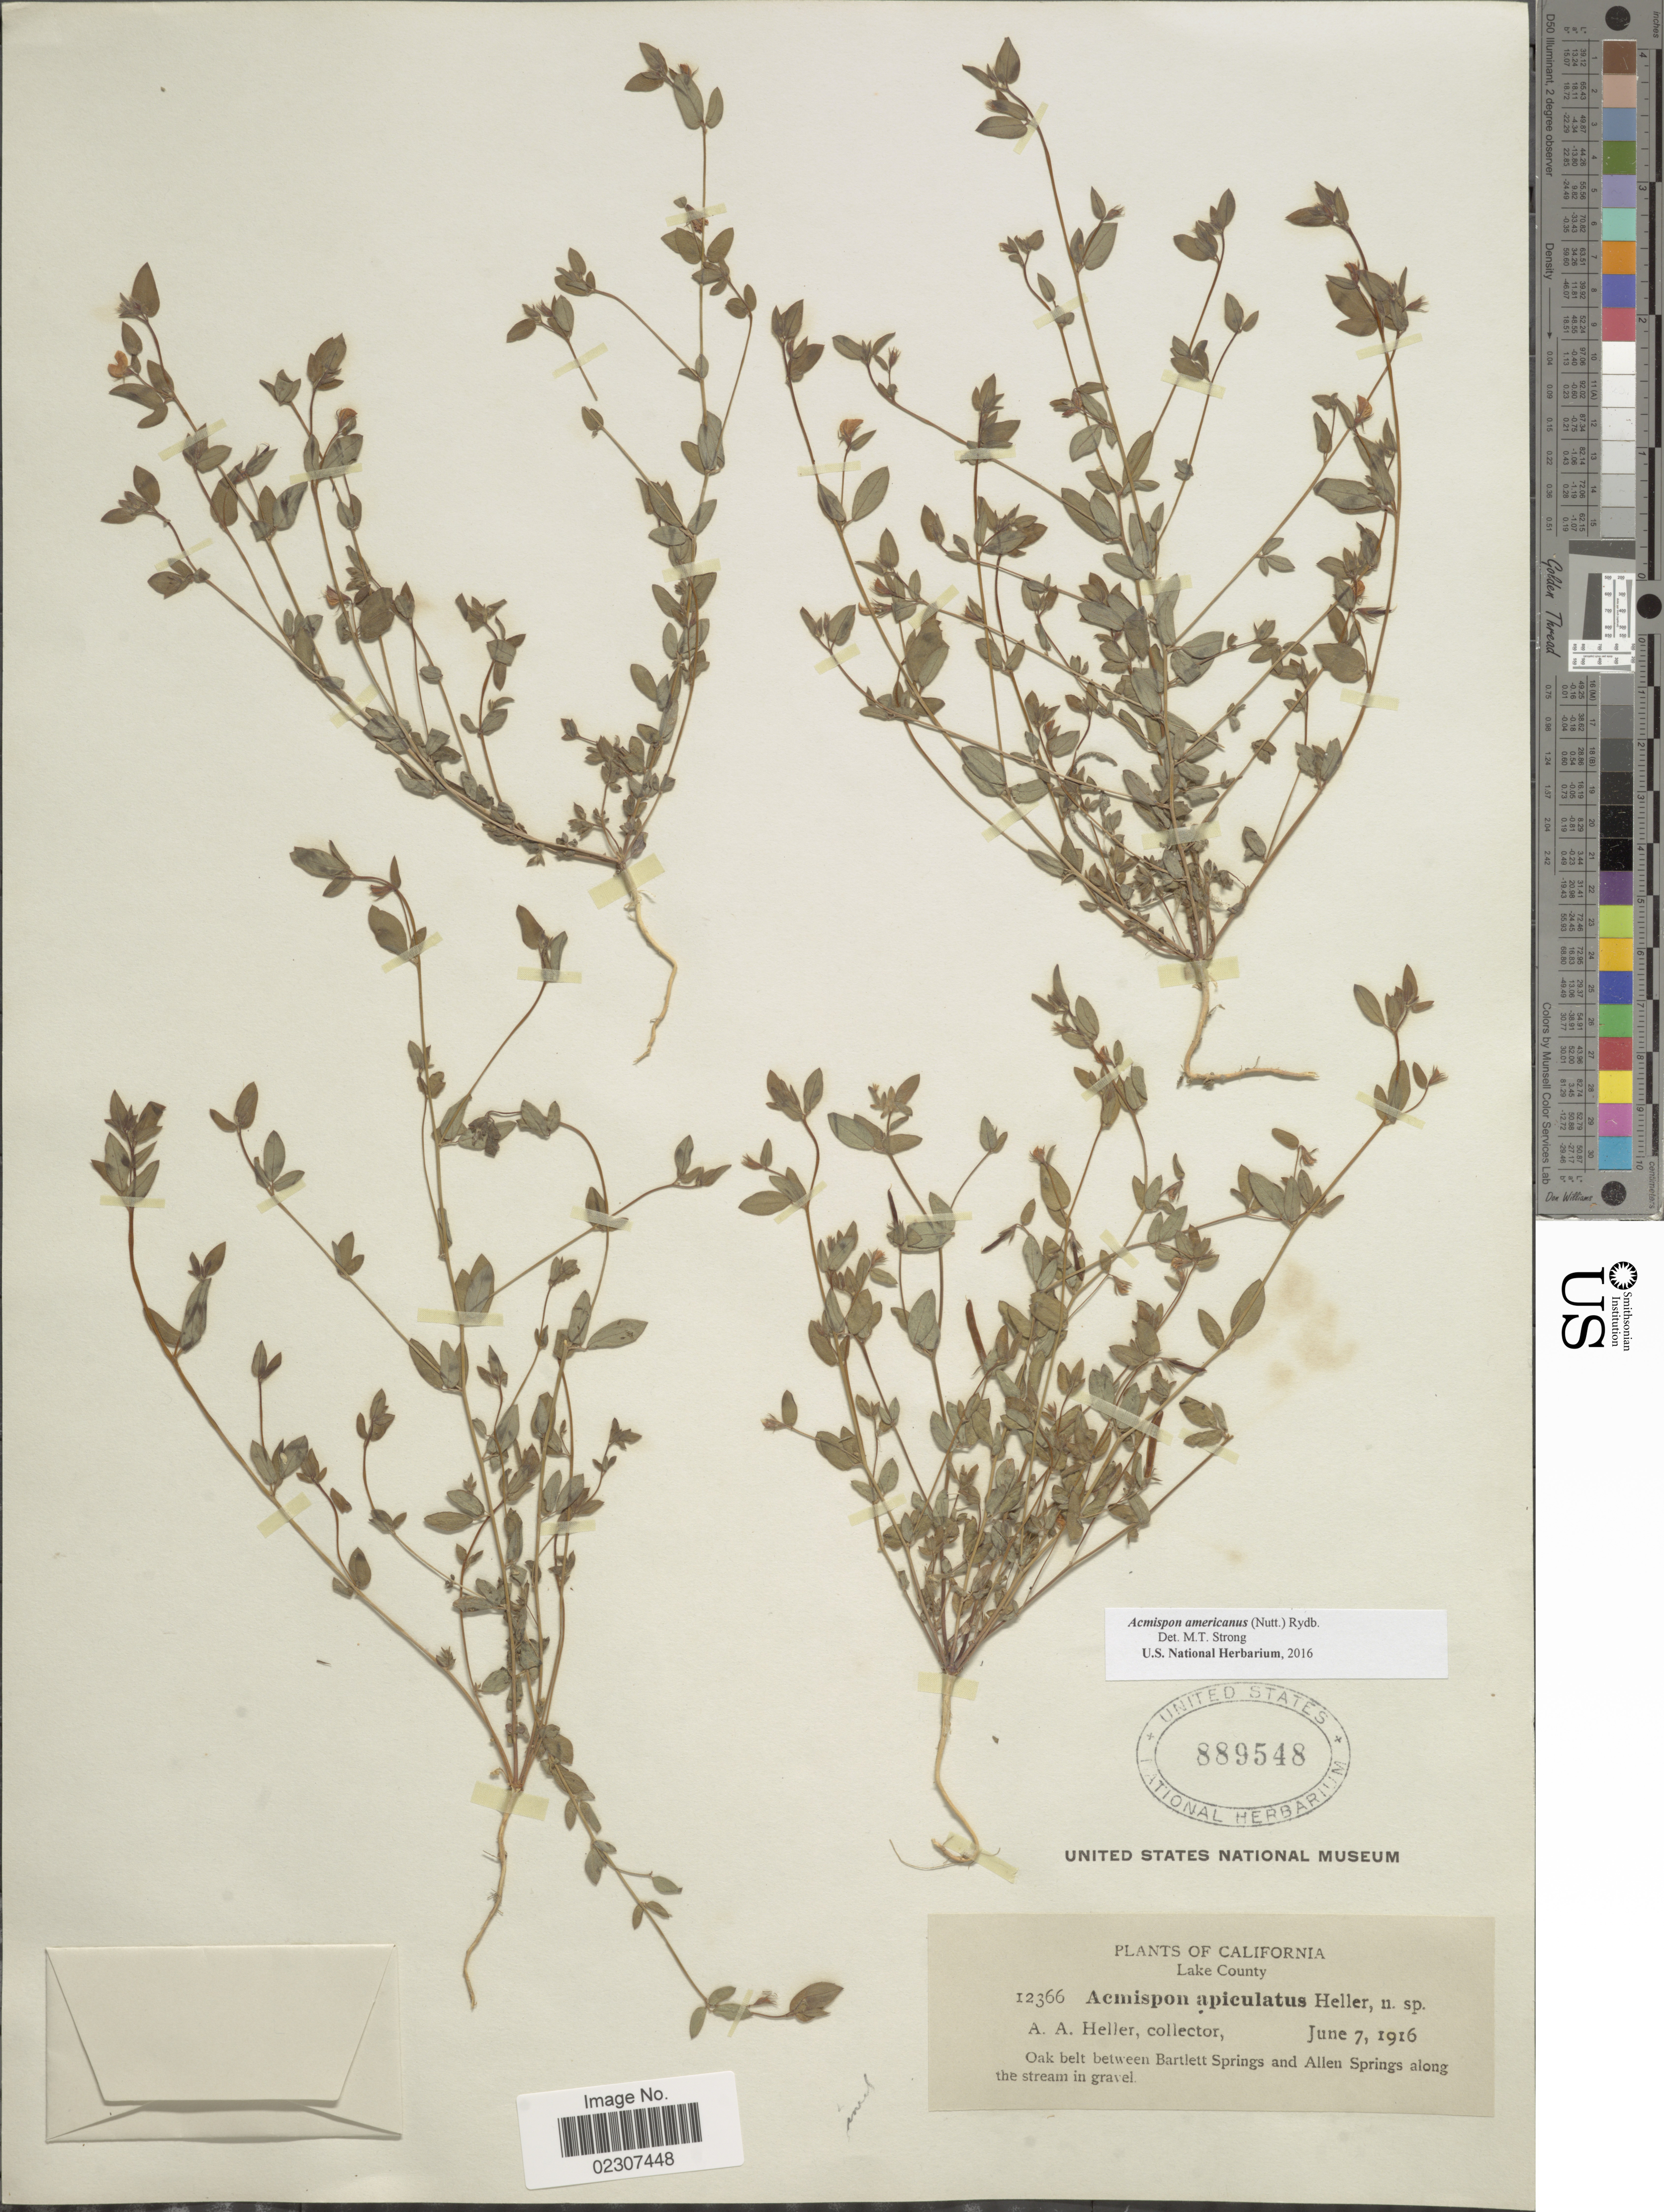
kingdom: Plantae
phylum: Tracheophyta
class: Magnoliopsida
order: Fabales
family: Fabaceae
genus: Acmispon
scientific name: Acmispon americanus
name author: (Nutt.) Rydb.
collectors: A. A. Heller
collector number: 12366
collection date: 1916-06-07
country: United States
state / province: California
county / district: Lake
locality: California, Lake County, Oak belt between Bartlett Springs and Allen Springs along the stream in gravel.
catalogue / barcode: US 889548